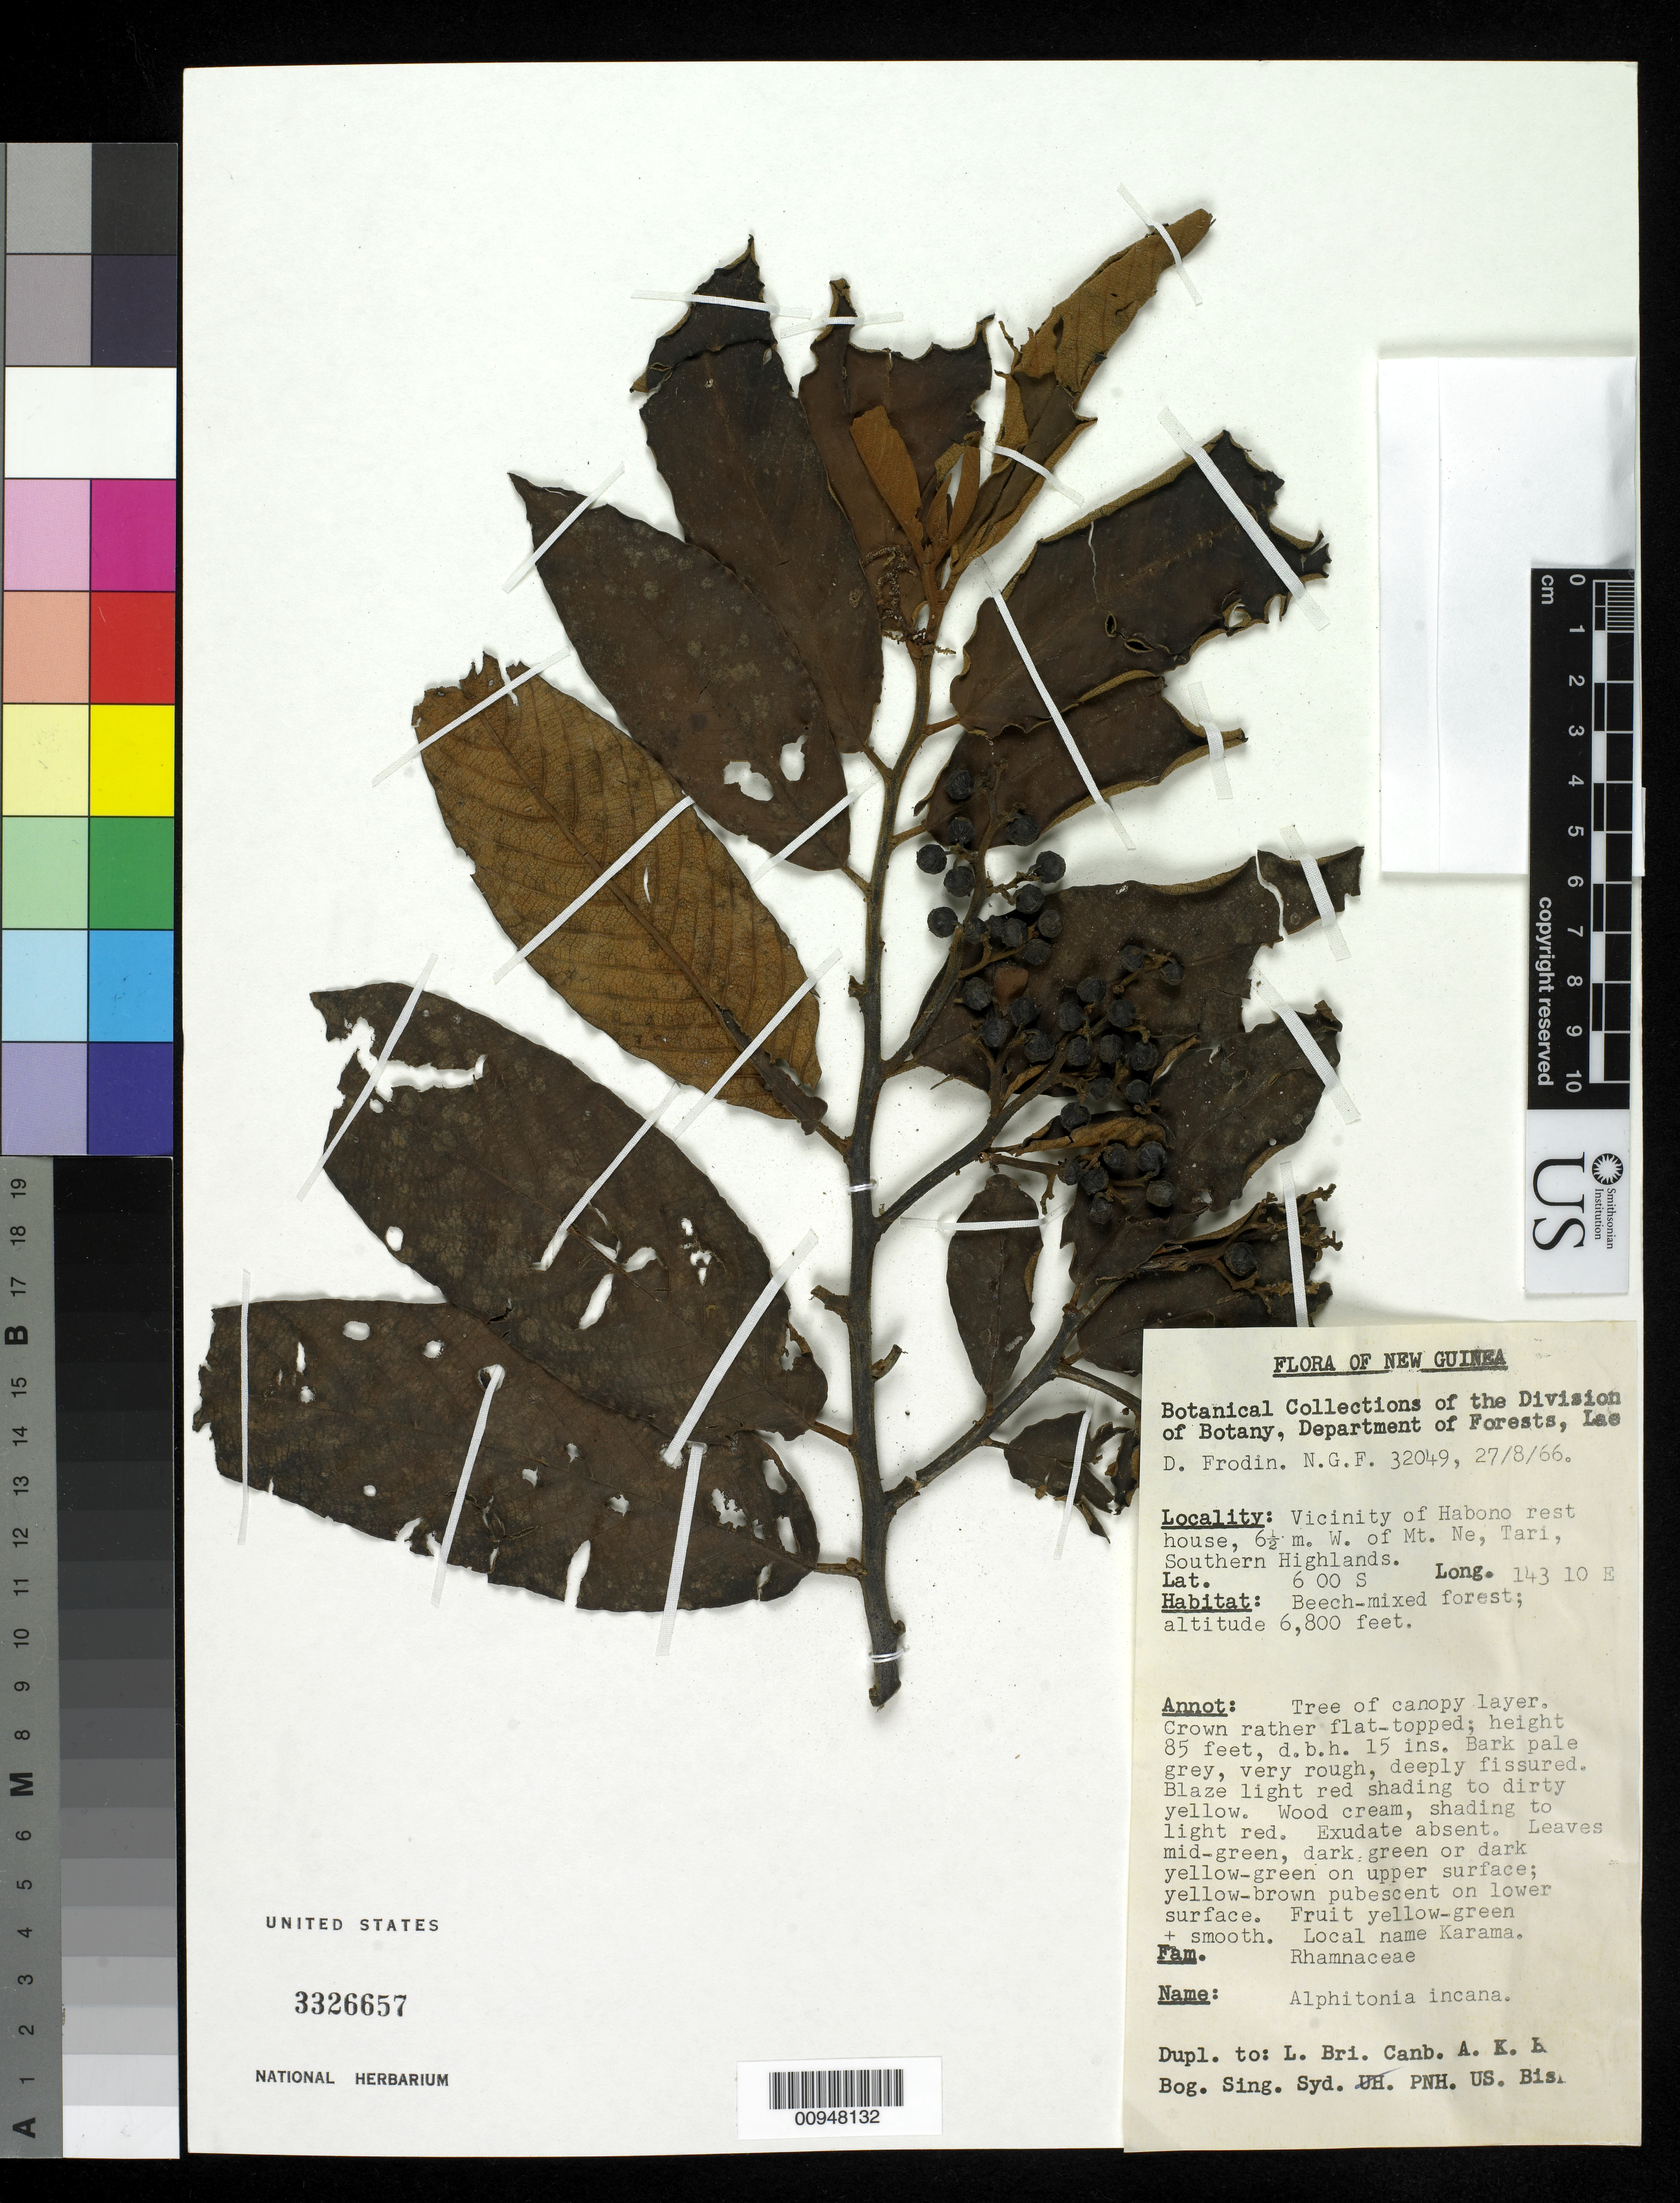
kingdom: Plantae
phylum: Tracheophyta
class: Magnoliopsida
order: Rosales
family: Rhamnaceae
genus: Alphitonia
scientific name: Alphitonia incana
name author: (Roxb.) Teisjm. & Binn. ex Kurz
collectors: D. G. Frodin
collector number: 32049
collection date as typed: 27 Aug 1966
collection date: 1966-08-27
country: Papua New Guinea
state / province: Southern Highlands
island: New Guinea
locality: Vicinity of Habono rest house, 6.5 miles west of Mt Ne, Tari, Southern Highlands.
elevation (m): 2073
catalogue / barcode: US 3326657